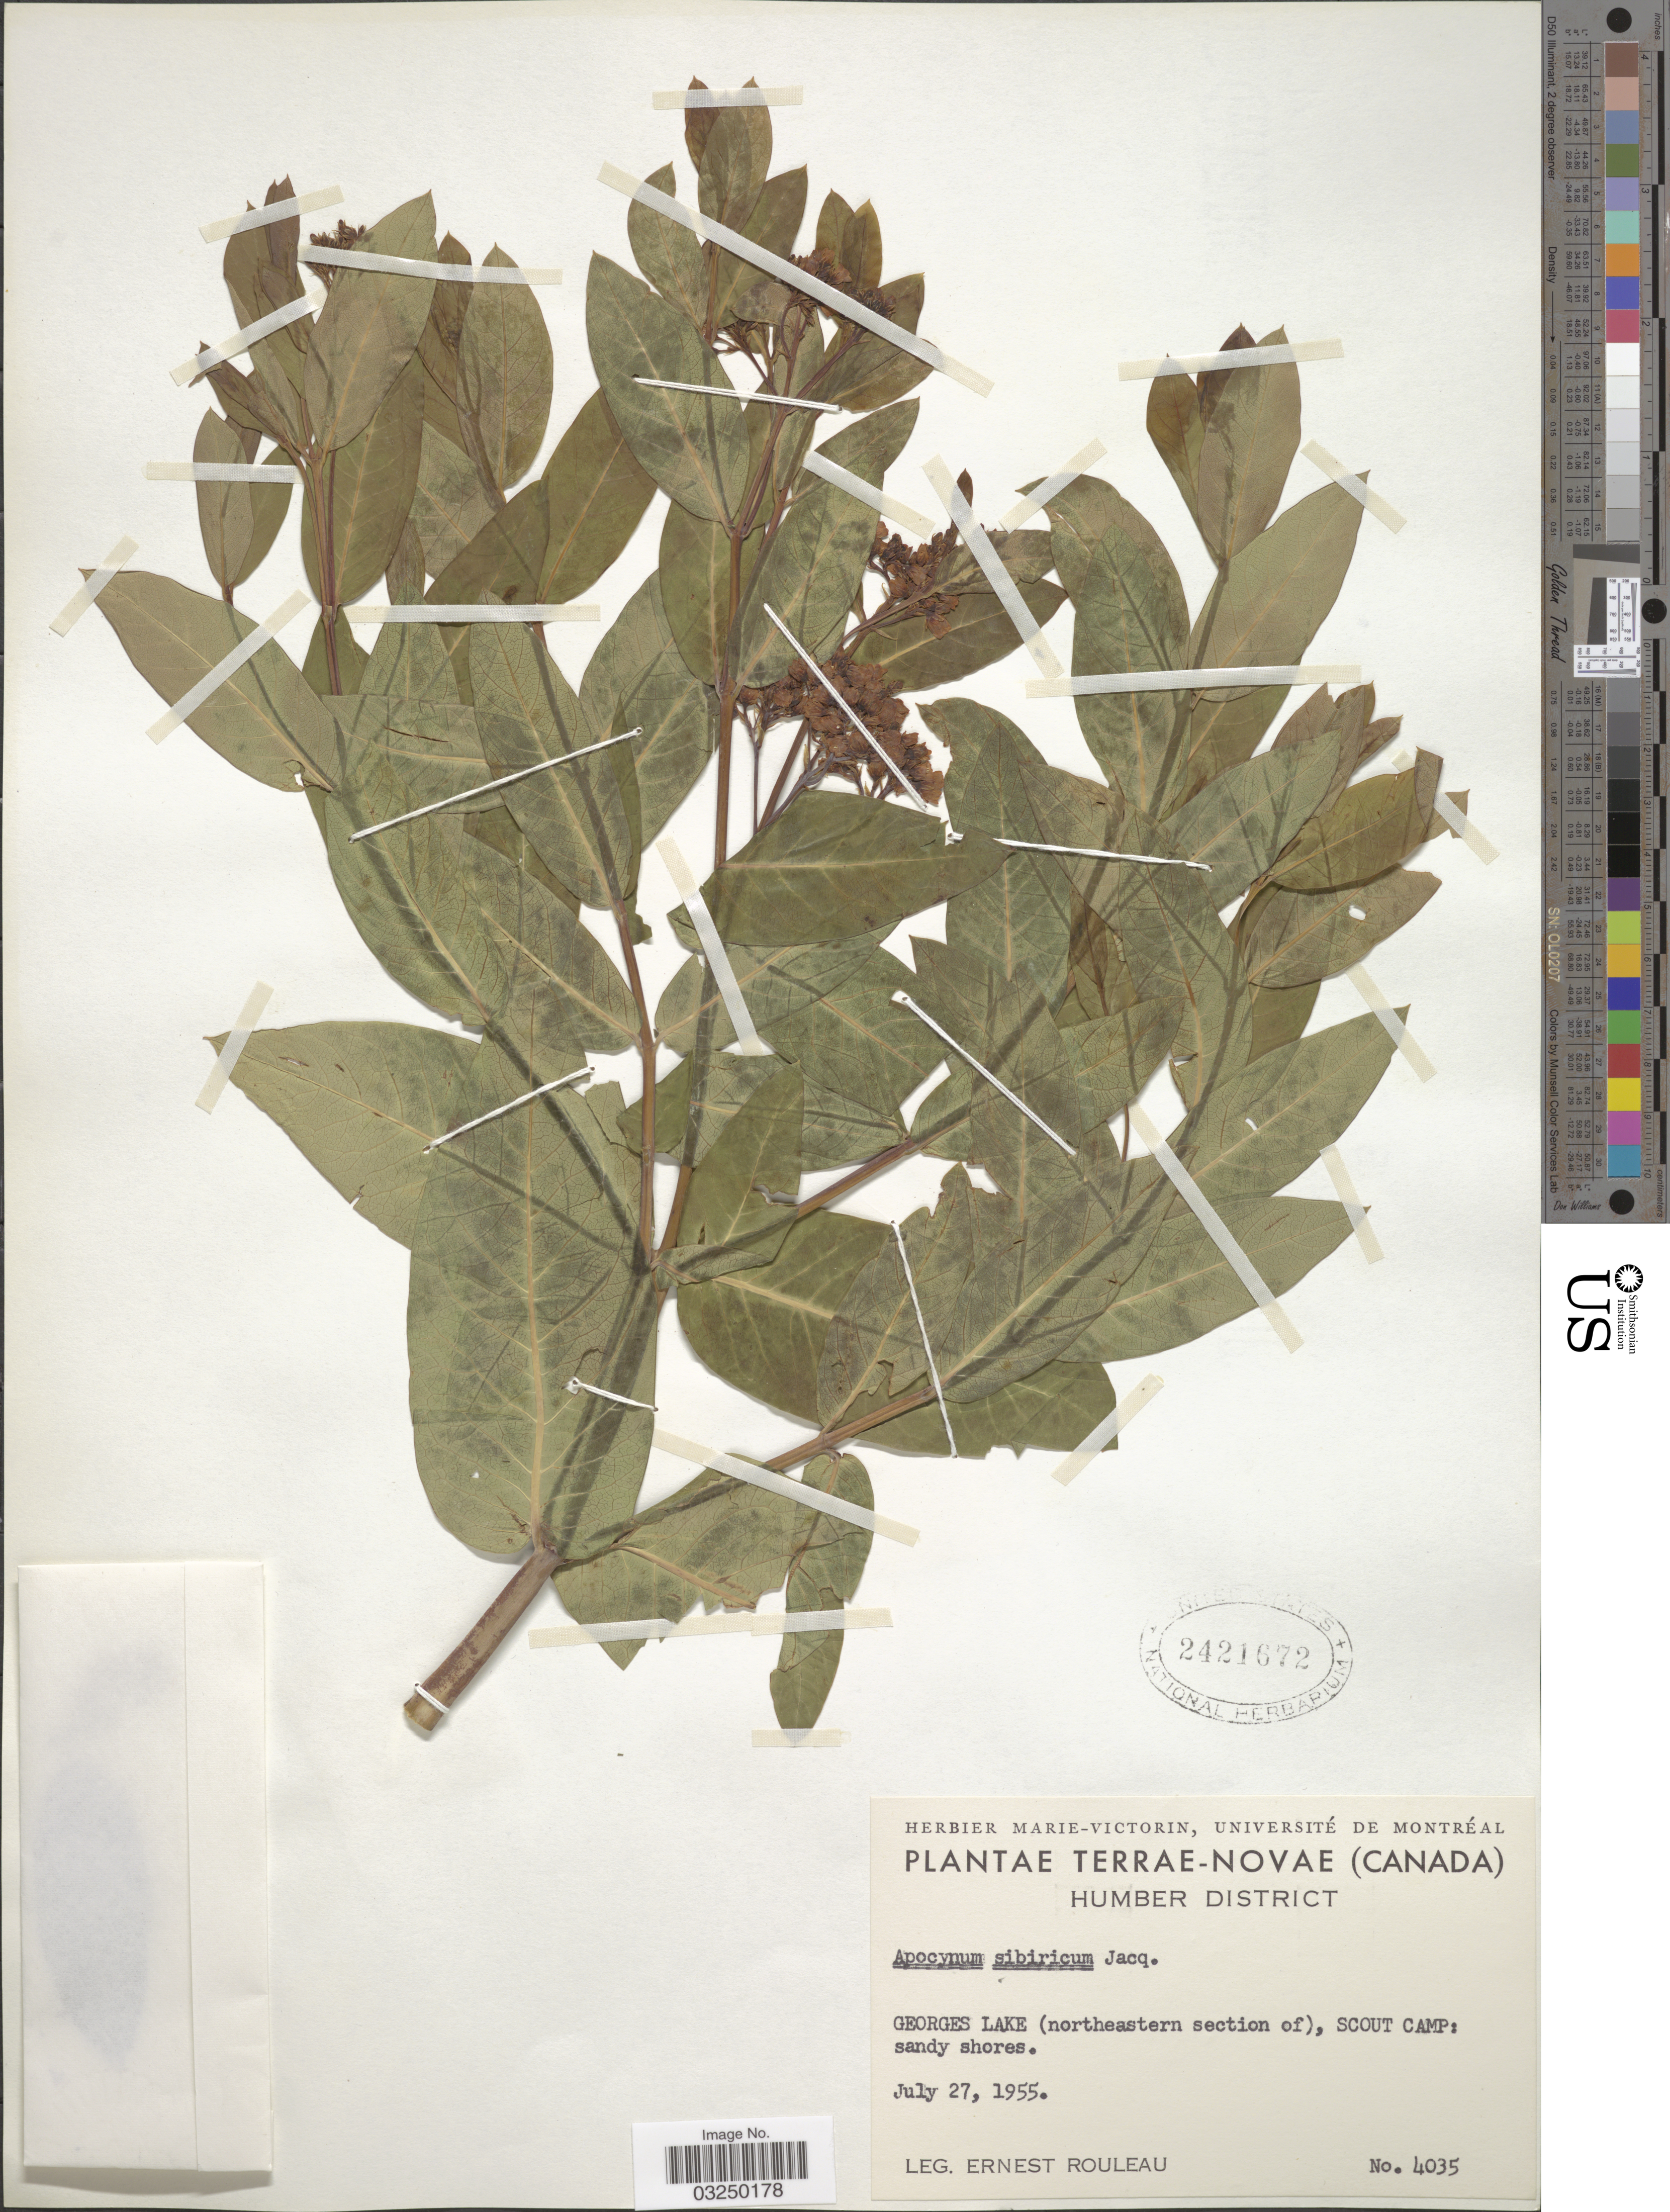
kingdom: Plantae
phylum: Tracheophyta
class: Magnoliopsida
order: Gentianales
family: Apocynaceae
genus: Apocynum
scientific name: Apocynum sibiricum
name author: Jacq.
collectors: J. Rouleau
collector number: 4035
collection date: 1955-07-27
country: Canada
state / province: Newfoundland and Labrador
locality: Terrae-Novae. Humber District. Georges Lake (northeastern section of), Scout Camp: sandy shores.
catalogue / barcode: US 2421672